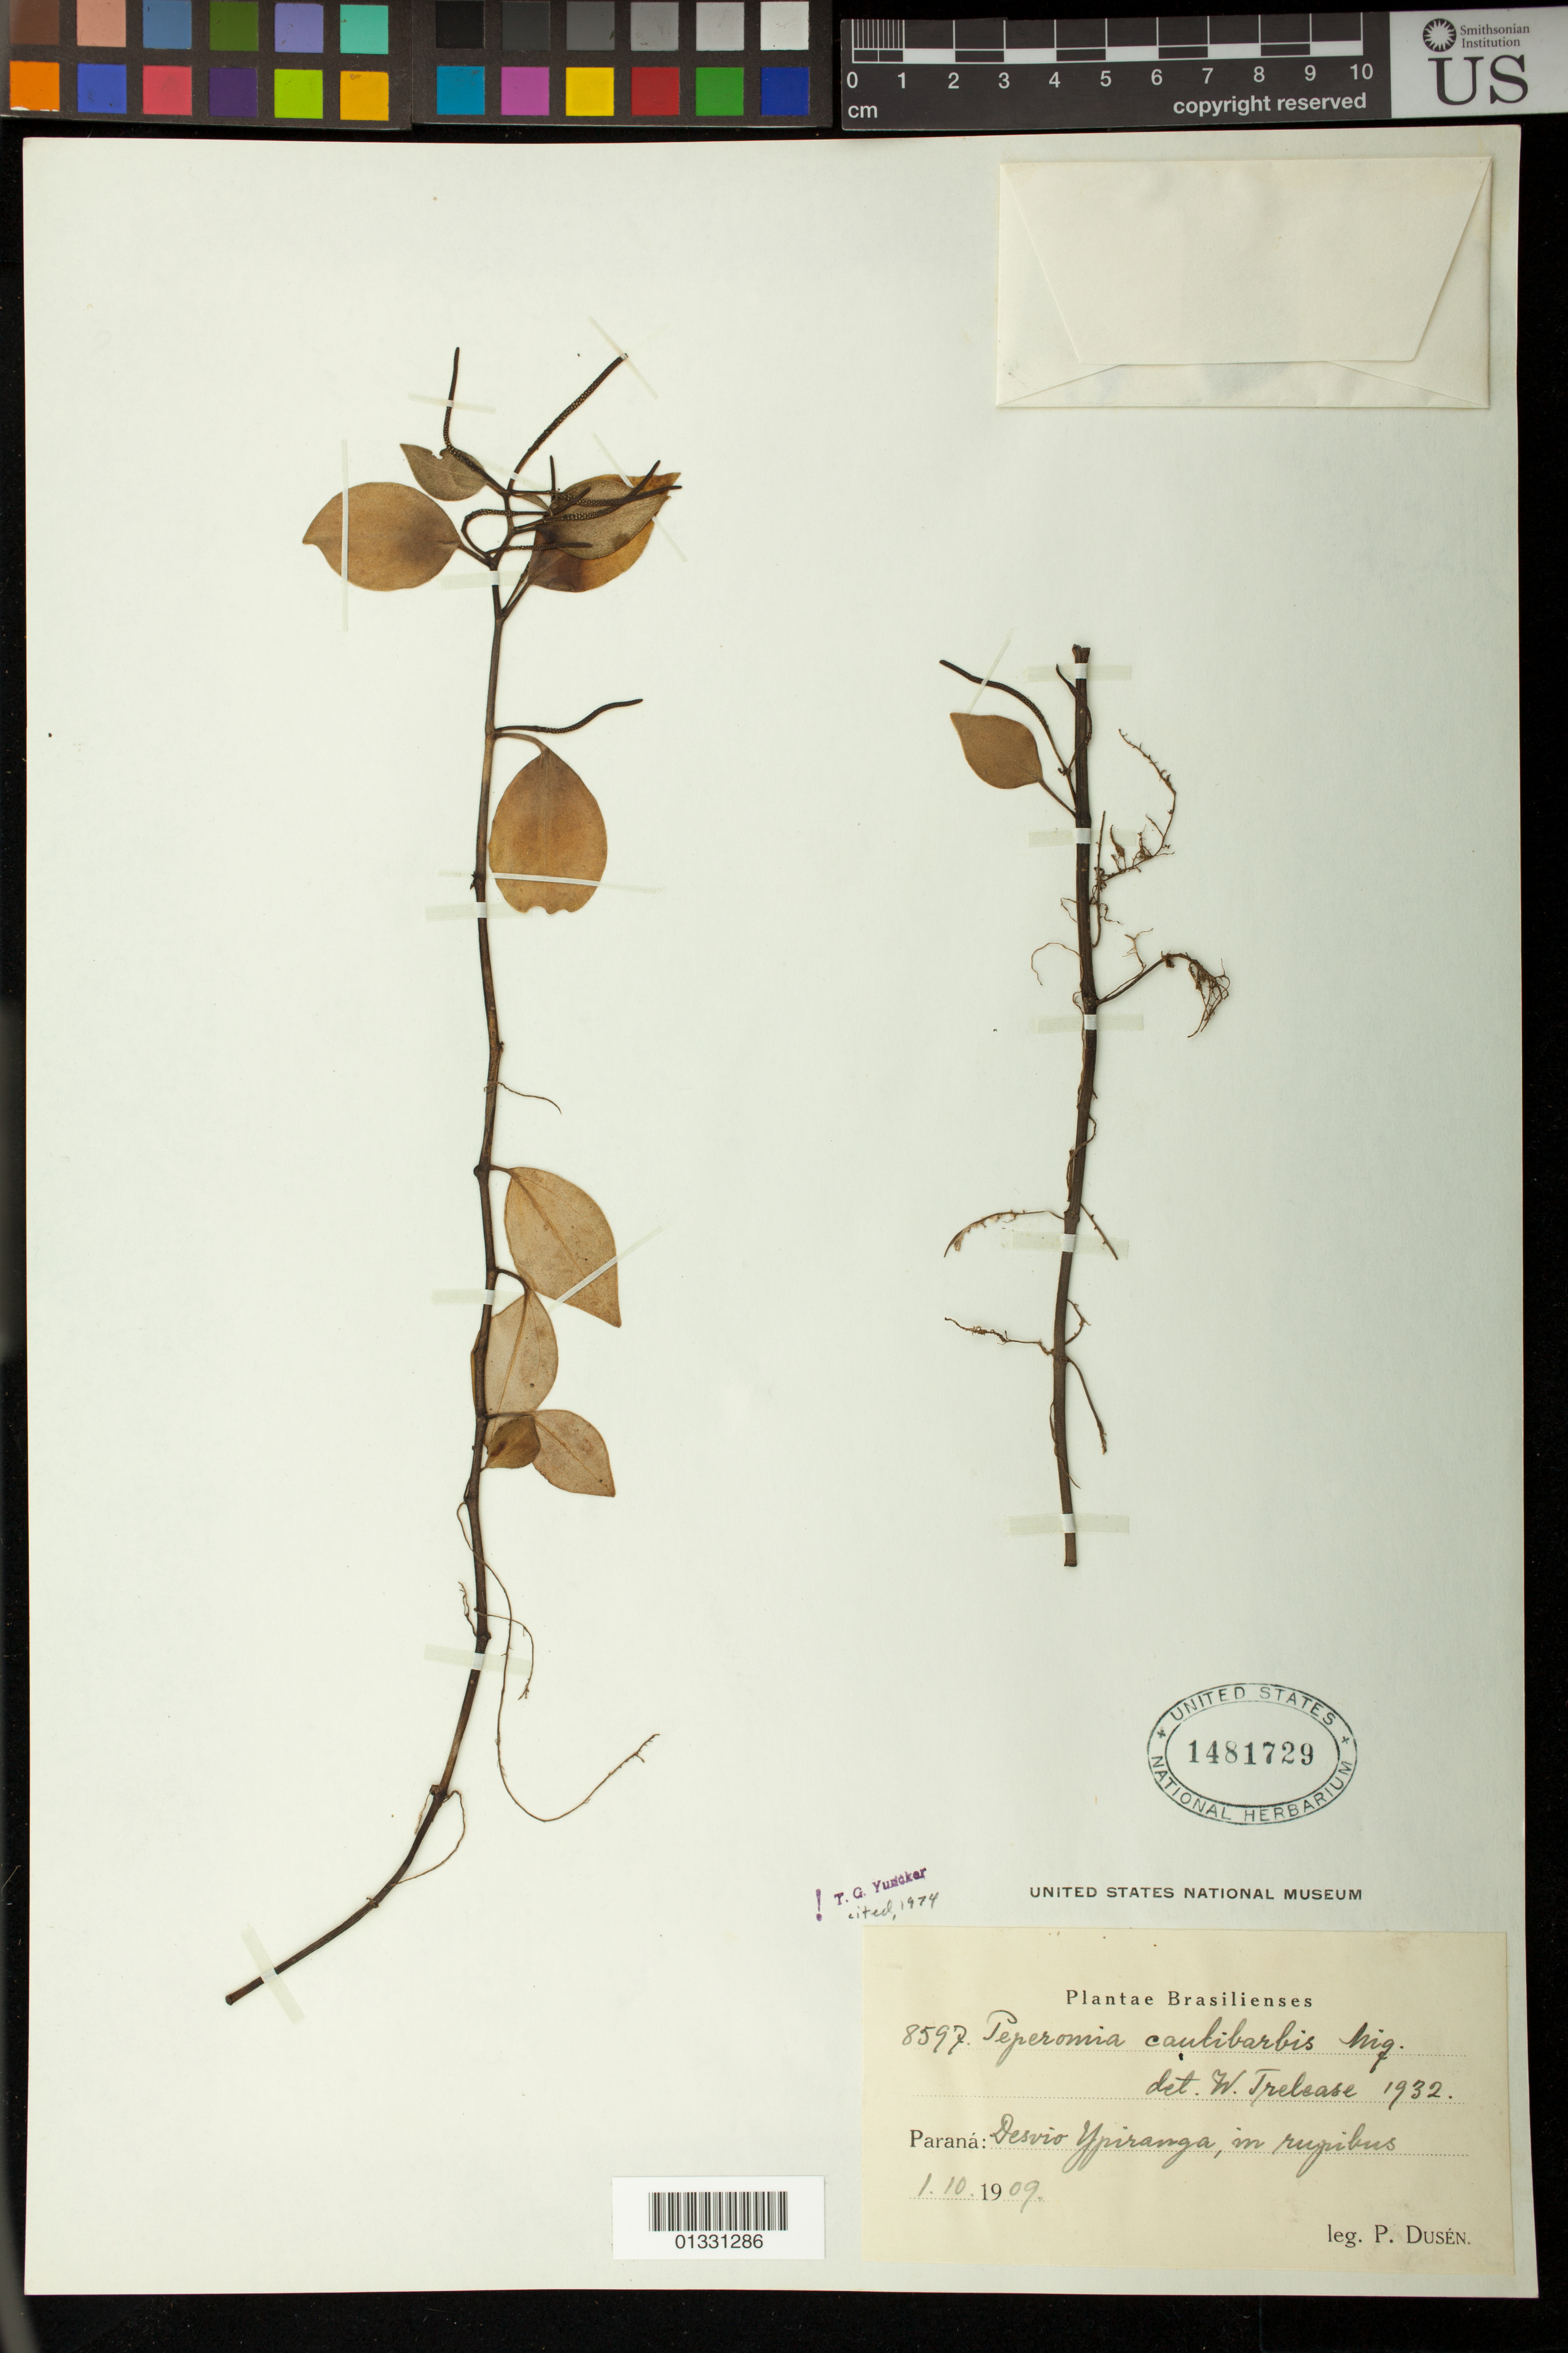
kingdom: Plantae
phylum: Tracheophyta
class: Magnoliopsida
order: Piperales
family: Piperaceae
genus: Peperomia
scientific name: Peperomia caulibarbis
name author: Miq.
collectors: P. Dusén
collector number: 8597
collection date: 1909-10-01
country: Brazil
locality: Desvio Ypiranga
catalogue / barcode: US 1481729